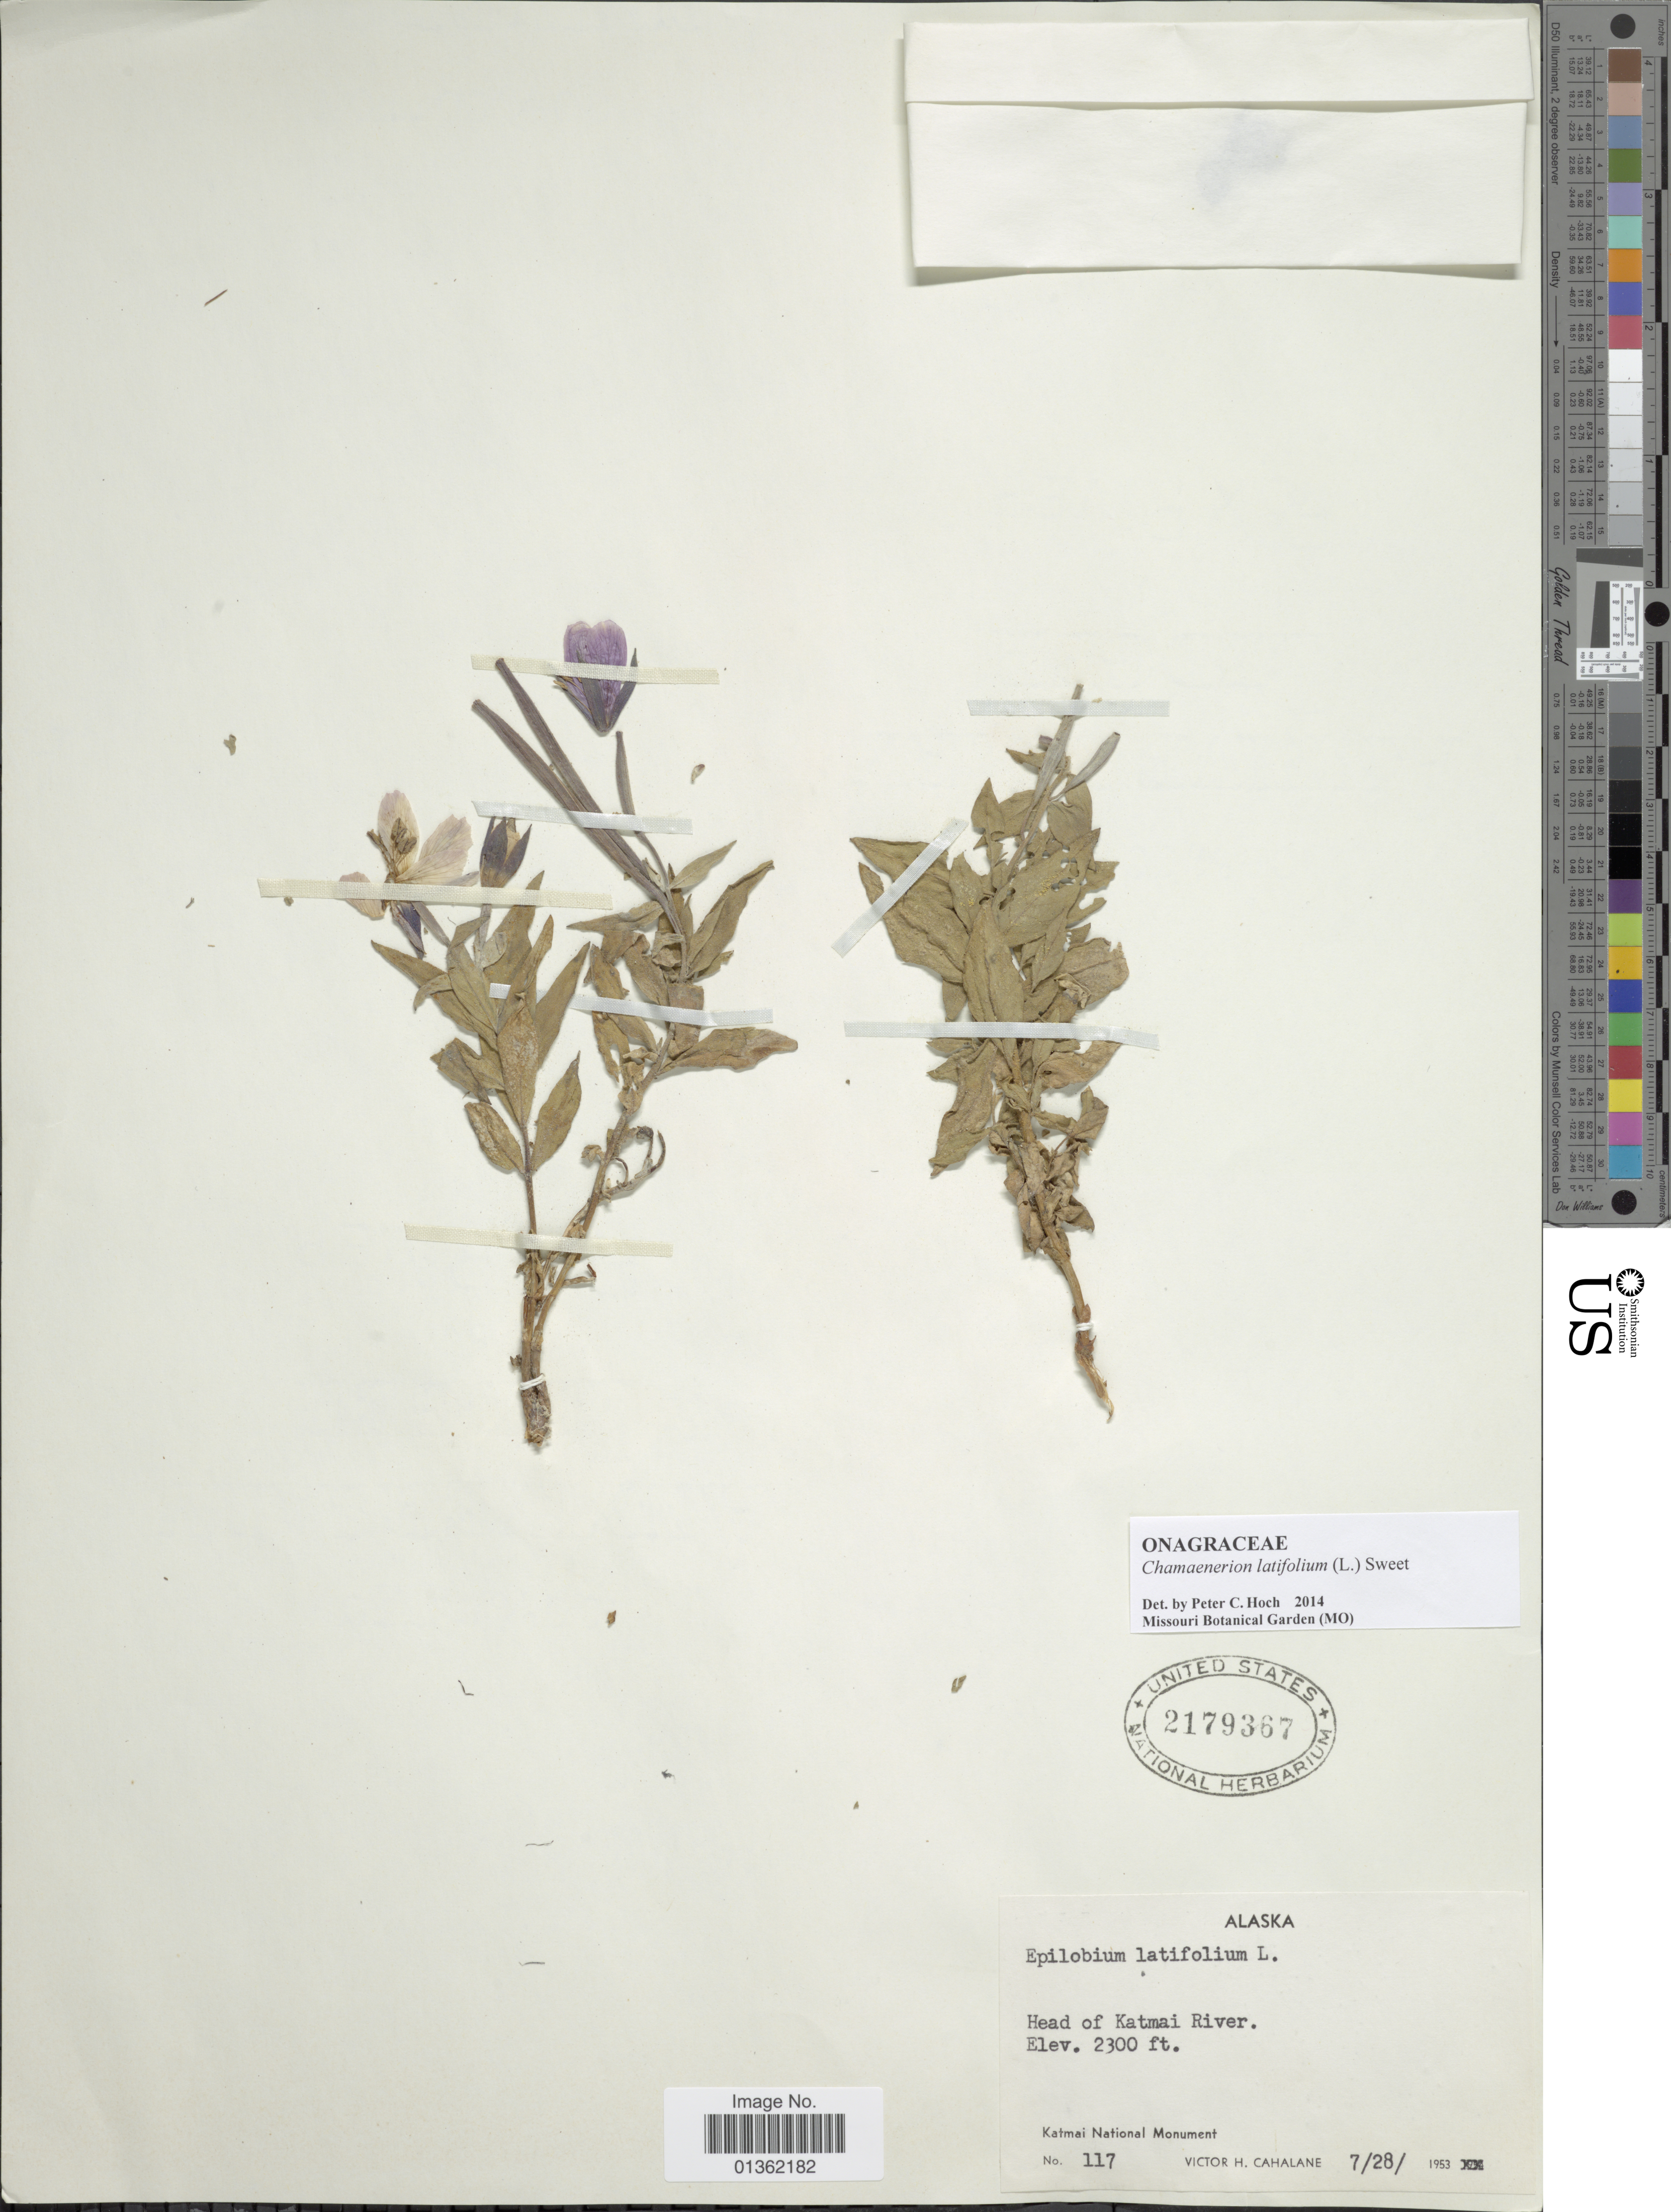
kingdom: Plantae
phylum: Tracheophyta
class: Magnoliopsida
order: Myrtales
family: Onagraceae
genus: Chamaenerion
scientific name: Chamaenerion latifolium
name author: (L.) Th. Fr. & Lange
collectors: V. Cahalane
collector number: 117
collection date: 1953-07-28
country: United States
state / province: Alaska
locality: Head of Katmai River. Katmai National Monument.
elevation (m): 701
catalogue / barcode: US 2179367